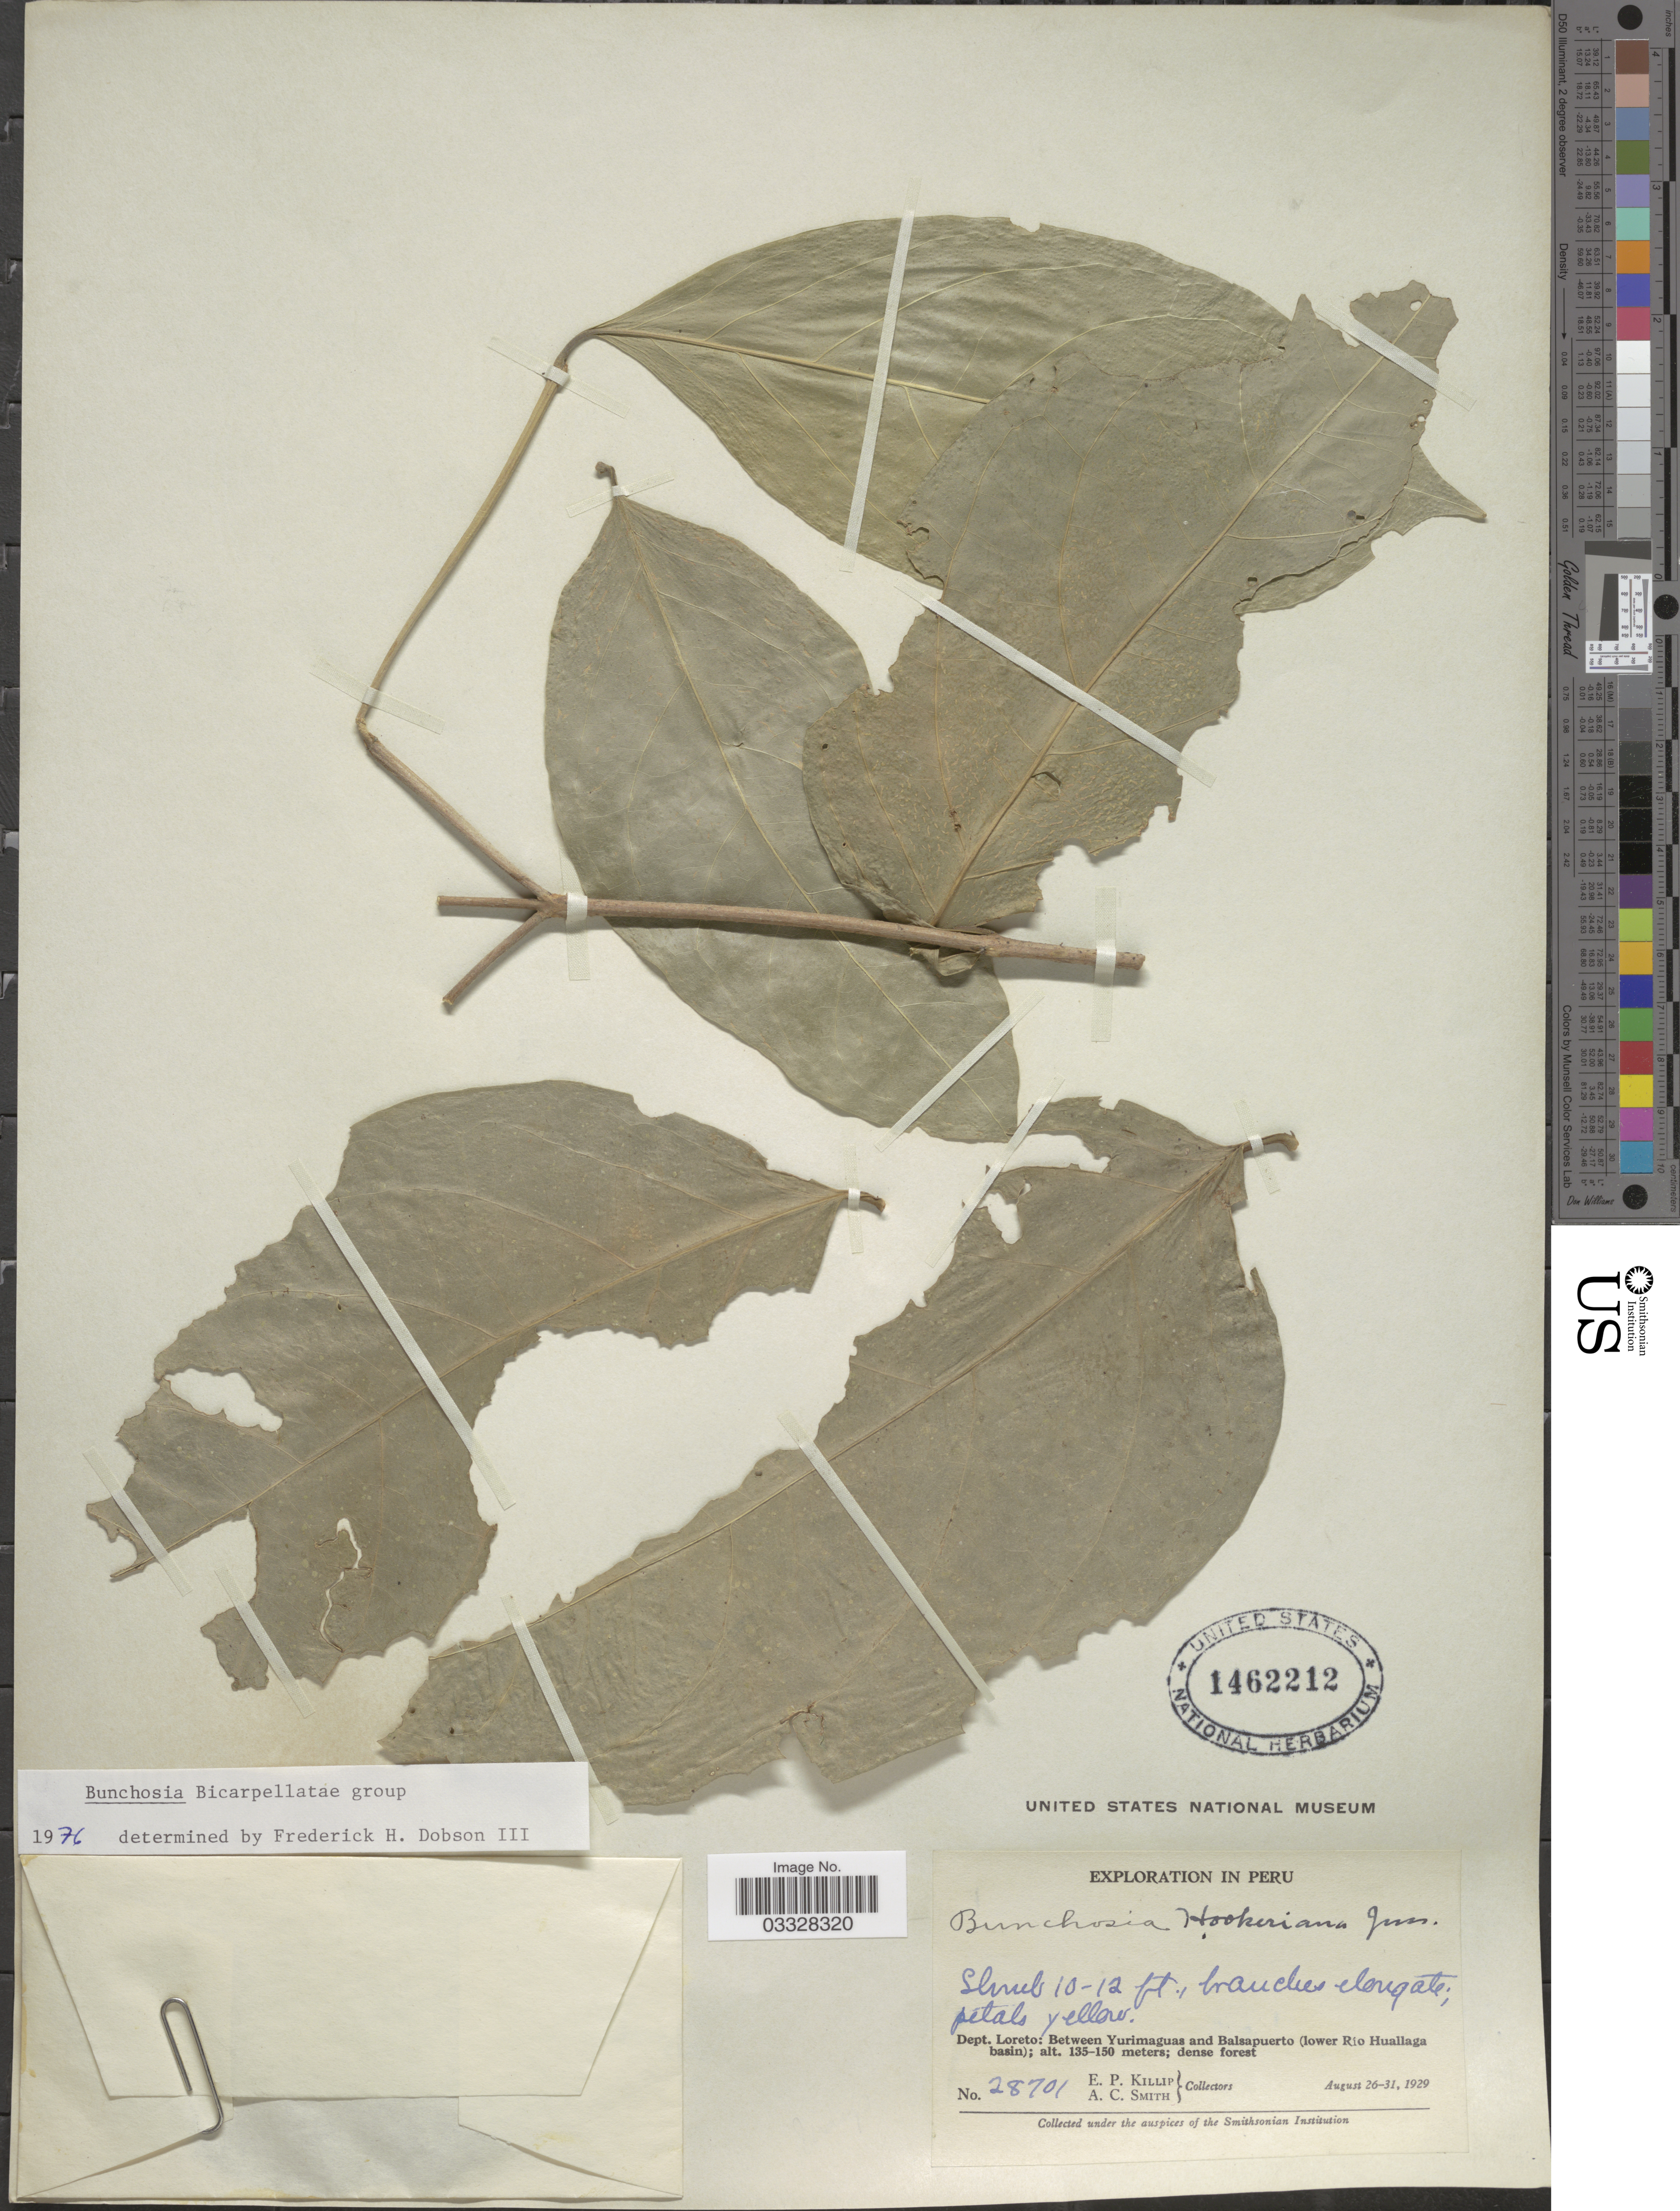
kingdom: Plantae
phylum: Tracheophyta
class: Magnoliopsida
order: Malpighiales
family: Malpighiaceae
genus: Bunchosia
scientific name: Bunchosia hookeriana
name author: A. Juss.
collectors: E. P. Killip & A. C. Smith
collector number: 28701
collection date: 1929-08-26/1929-08-31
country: Peru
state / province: Loreto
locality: Dept. Loreto: Between Yurimaguas and Balsapuerto (lower Río Huallaga basin).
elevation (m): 135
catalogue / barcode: US 1462212